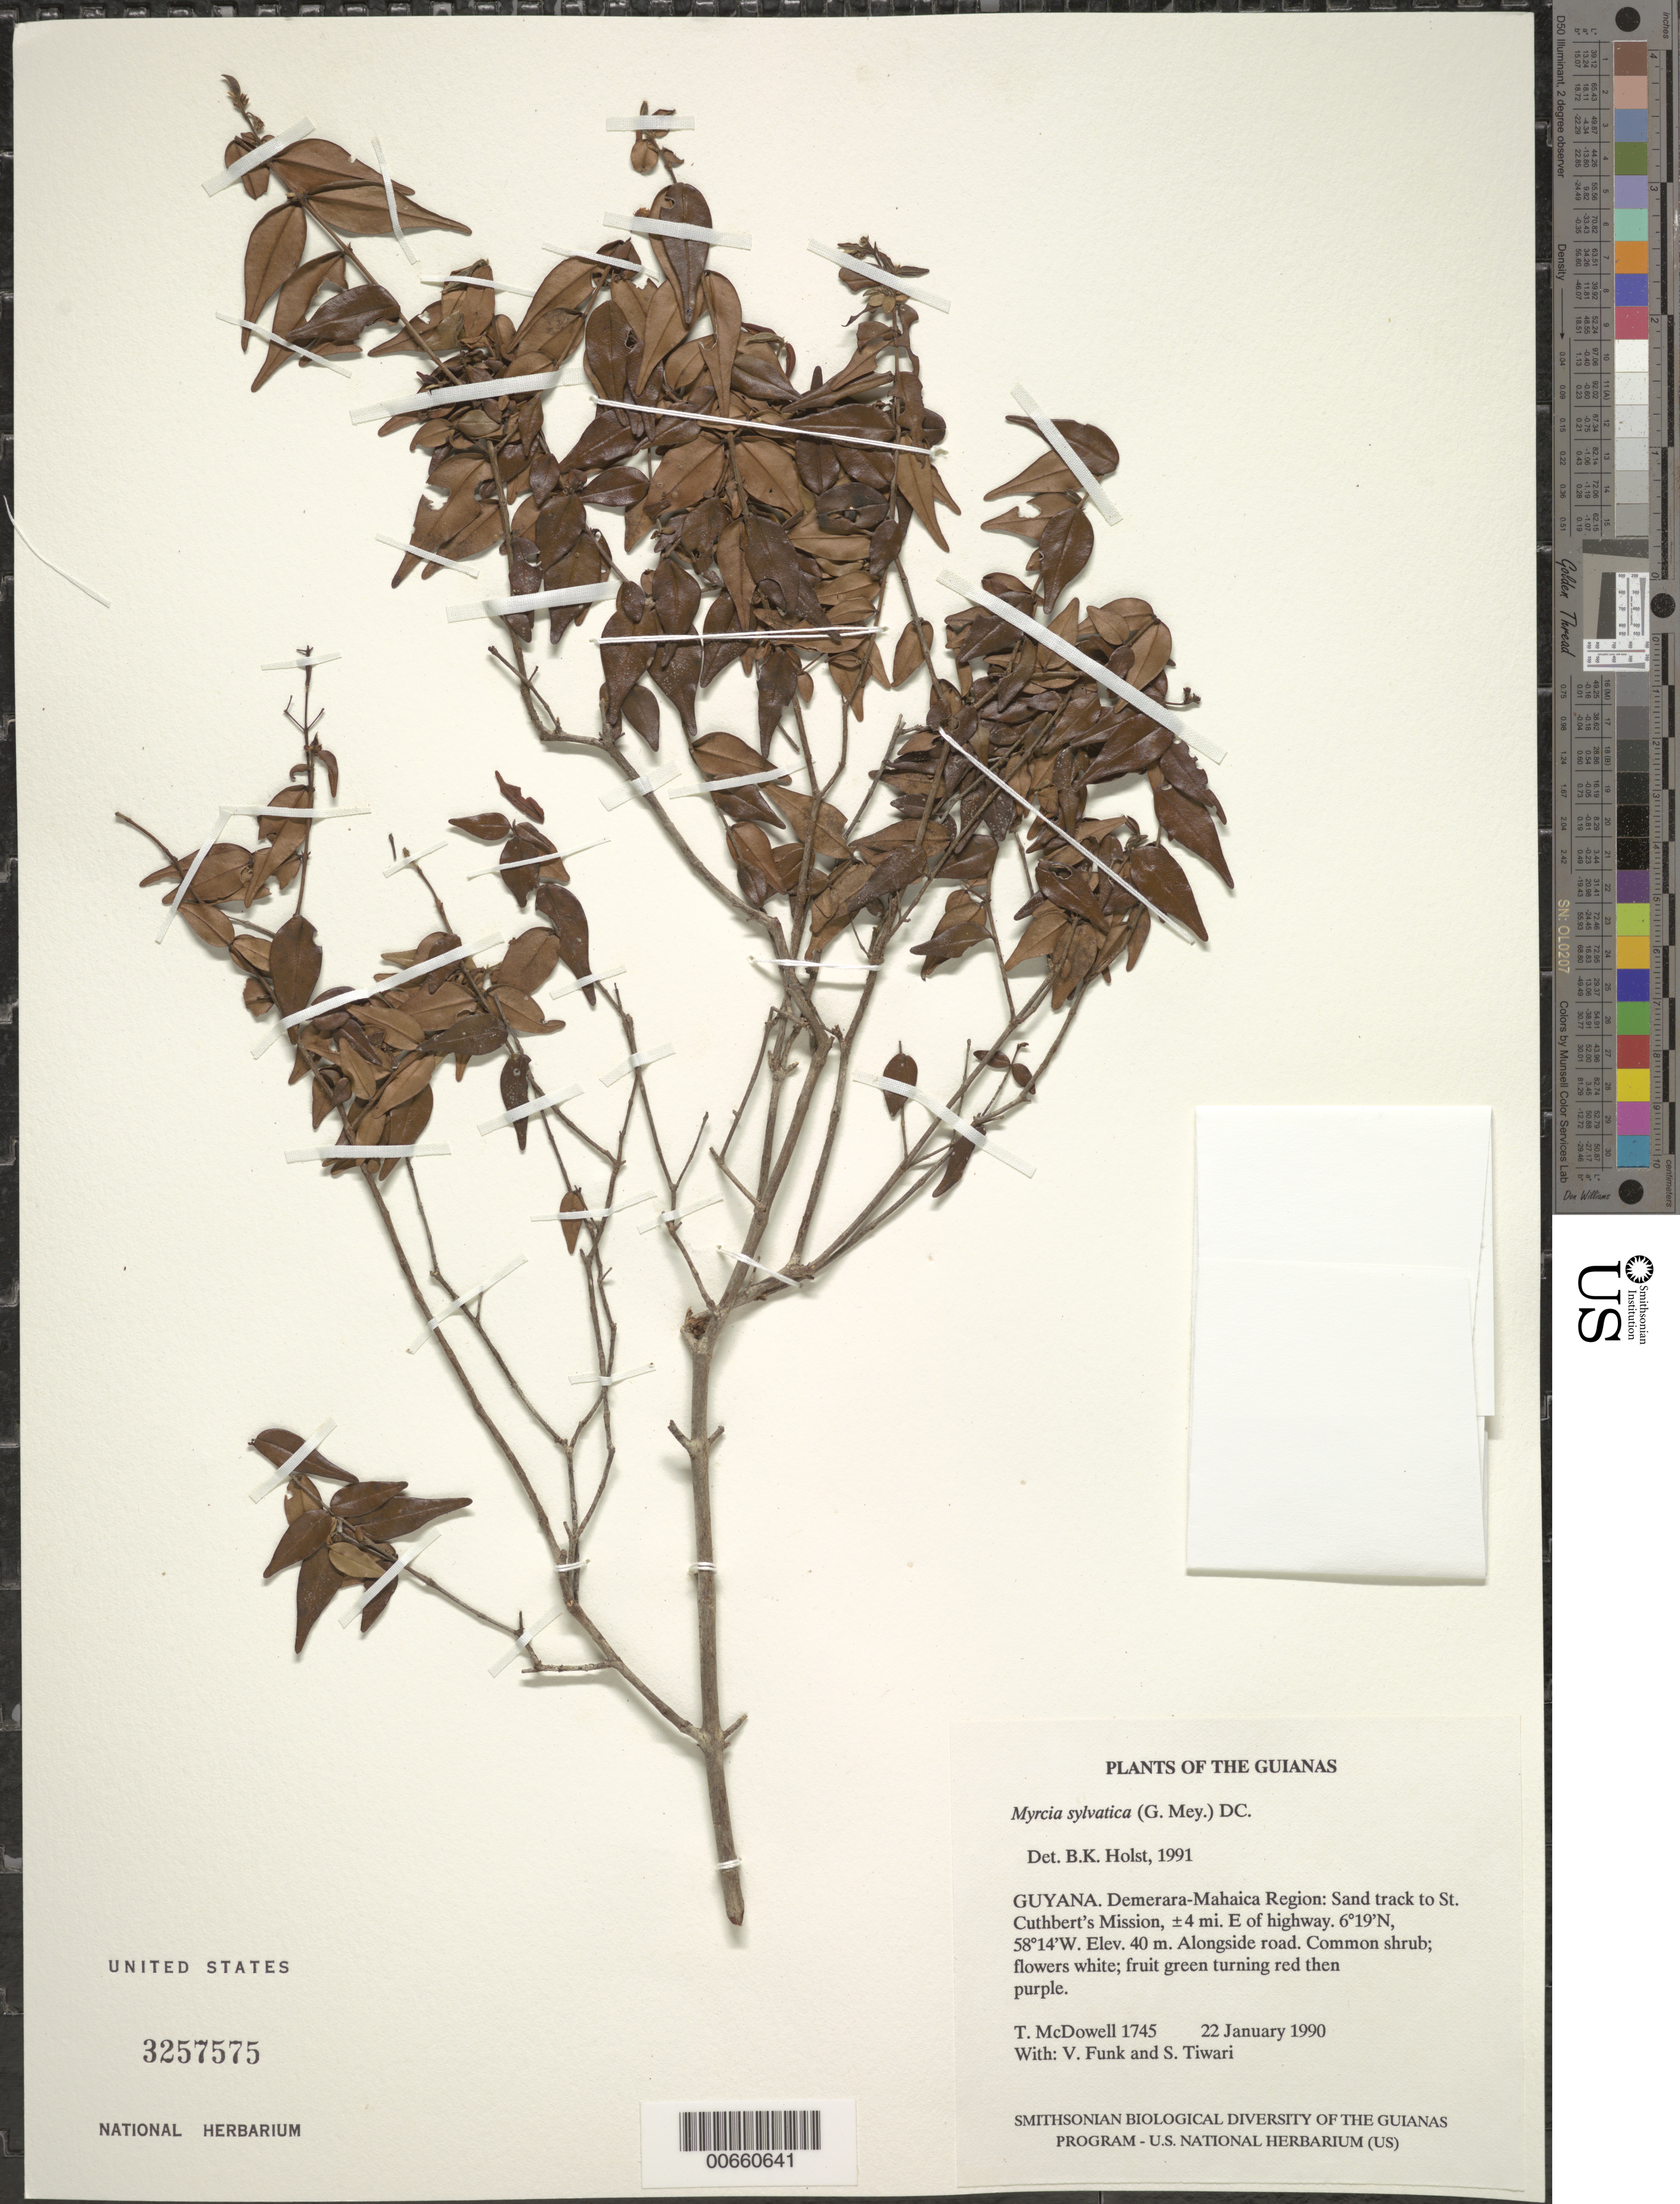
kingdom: Plantae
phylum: Tracheophyta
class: Magnoliopsida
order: Myrtales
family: Myrtaceae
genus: Myrcia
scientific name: Myrcia sylvatica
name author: (G. Mey.) DC.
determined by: Holst, Bruce K.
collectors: T. McDowell, V. Funk & S. Tiwari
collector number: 1745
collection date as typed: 22 January 1990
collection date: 1990-01-22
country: Guyana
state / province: Demerara-Mahaica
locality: Sand track to St. Cuthbert's Mission, ±4 mi. East of highway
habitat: Alongside road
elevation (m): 40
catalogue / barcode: US 3257575